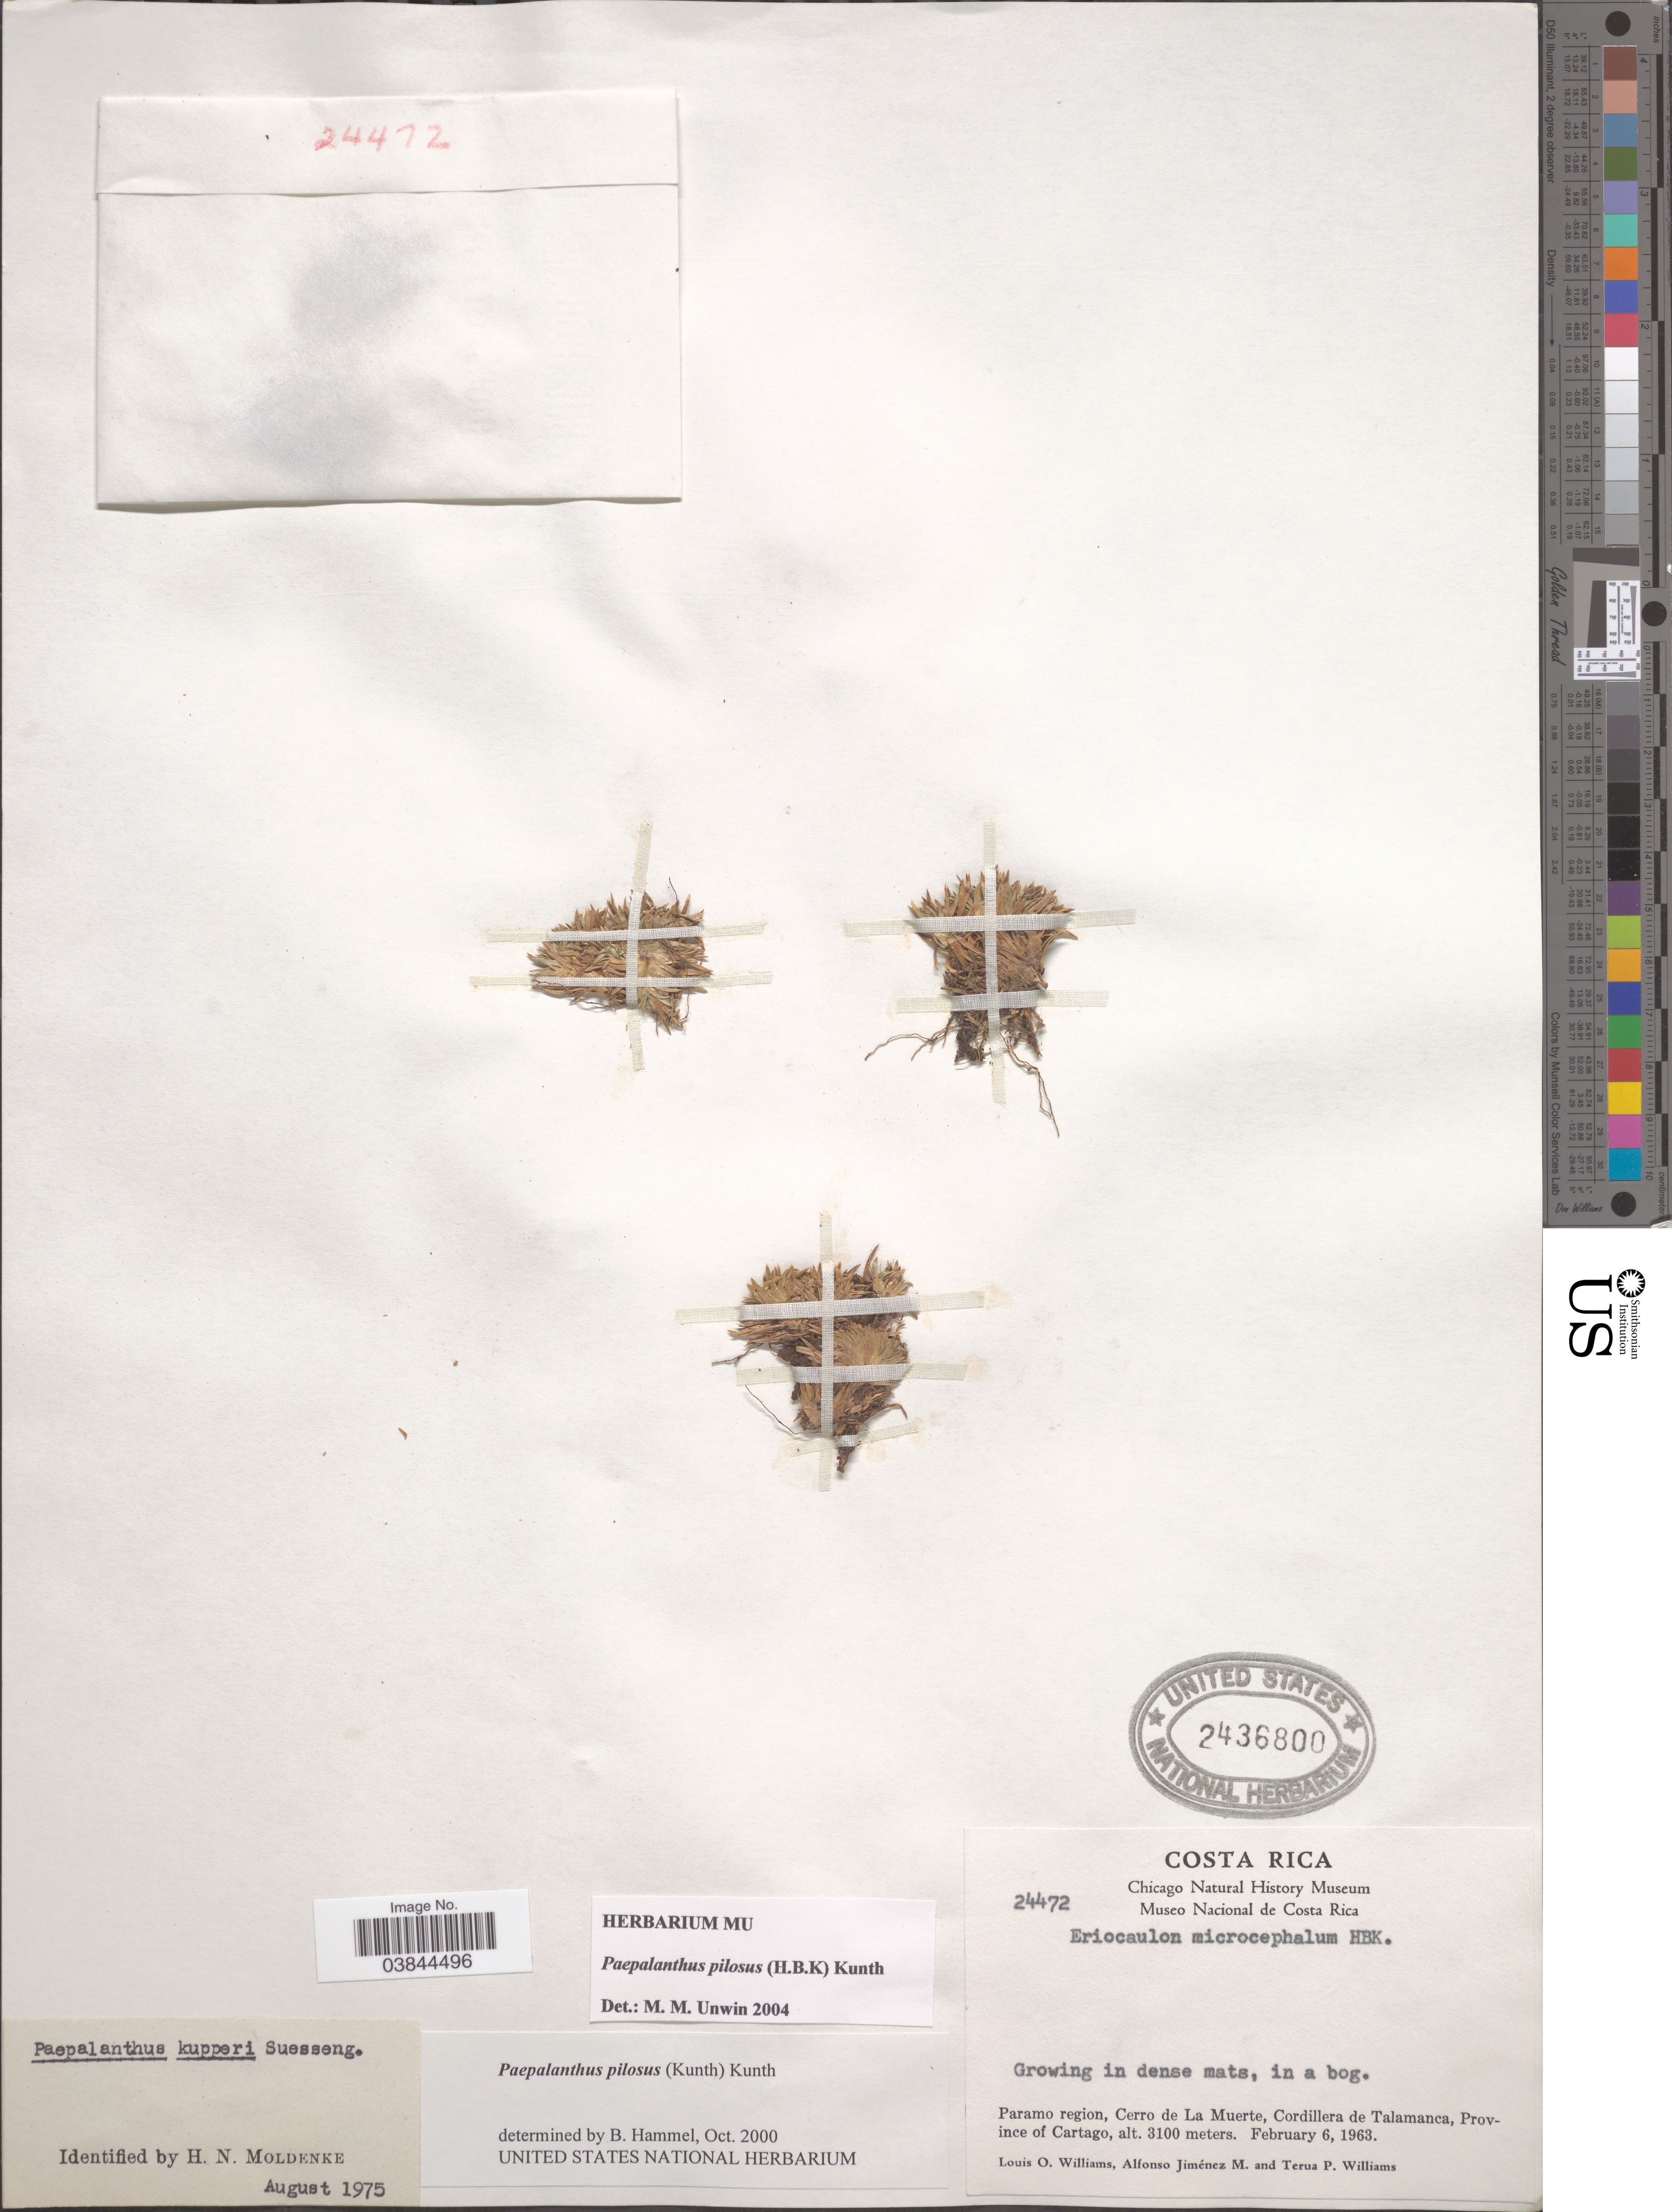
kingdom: Plantae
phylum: Tracheophyta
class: Liliopsida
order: Poales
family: Eriocaulaceae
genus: Paepalanthus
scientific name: Paepalanthus pilosus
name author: (Kunth) Kunth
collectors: L. O. Williams, A. Jimenez M. & T. Williams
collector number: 24472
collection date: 1963-02-06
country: Costa Rica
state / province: Cartago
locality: Paramo region, Cerro de La Muerte, Cordillera de Talamanca.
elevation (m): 3100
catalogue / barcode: US 2436800